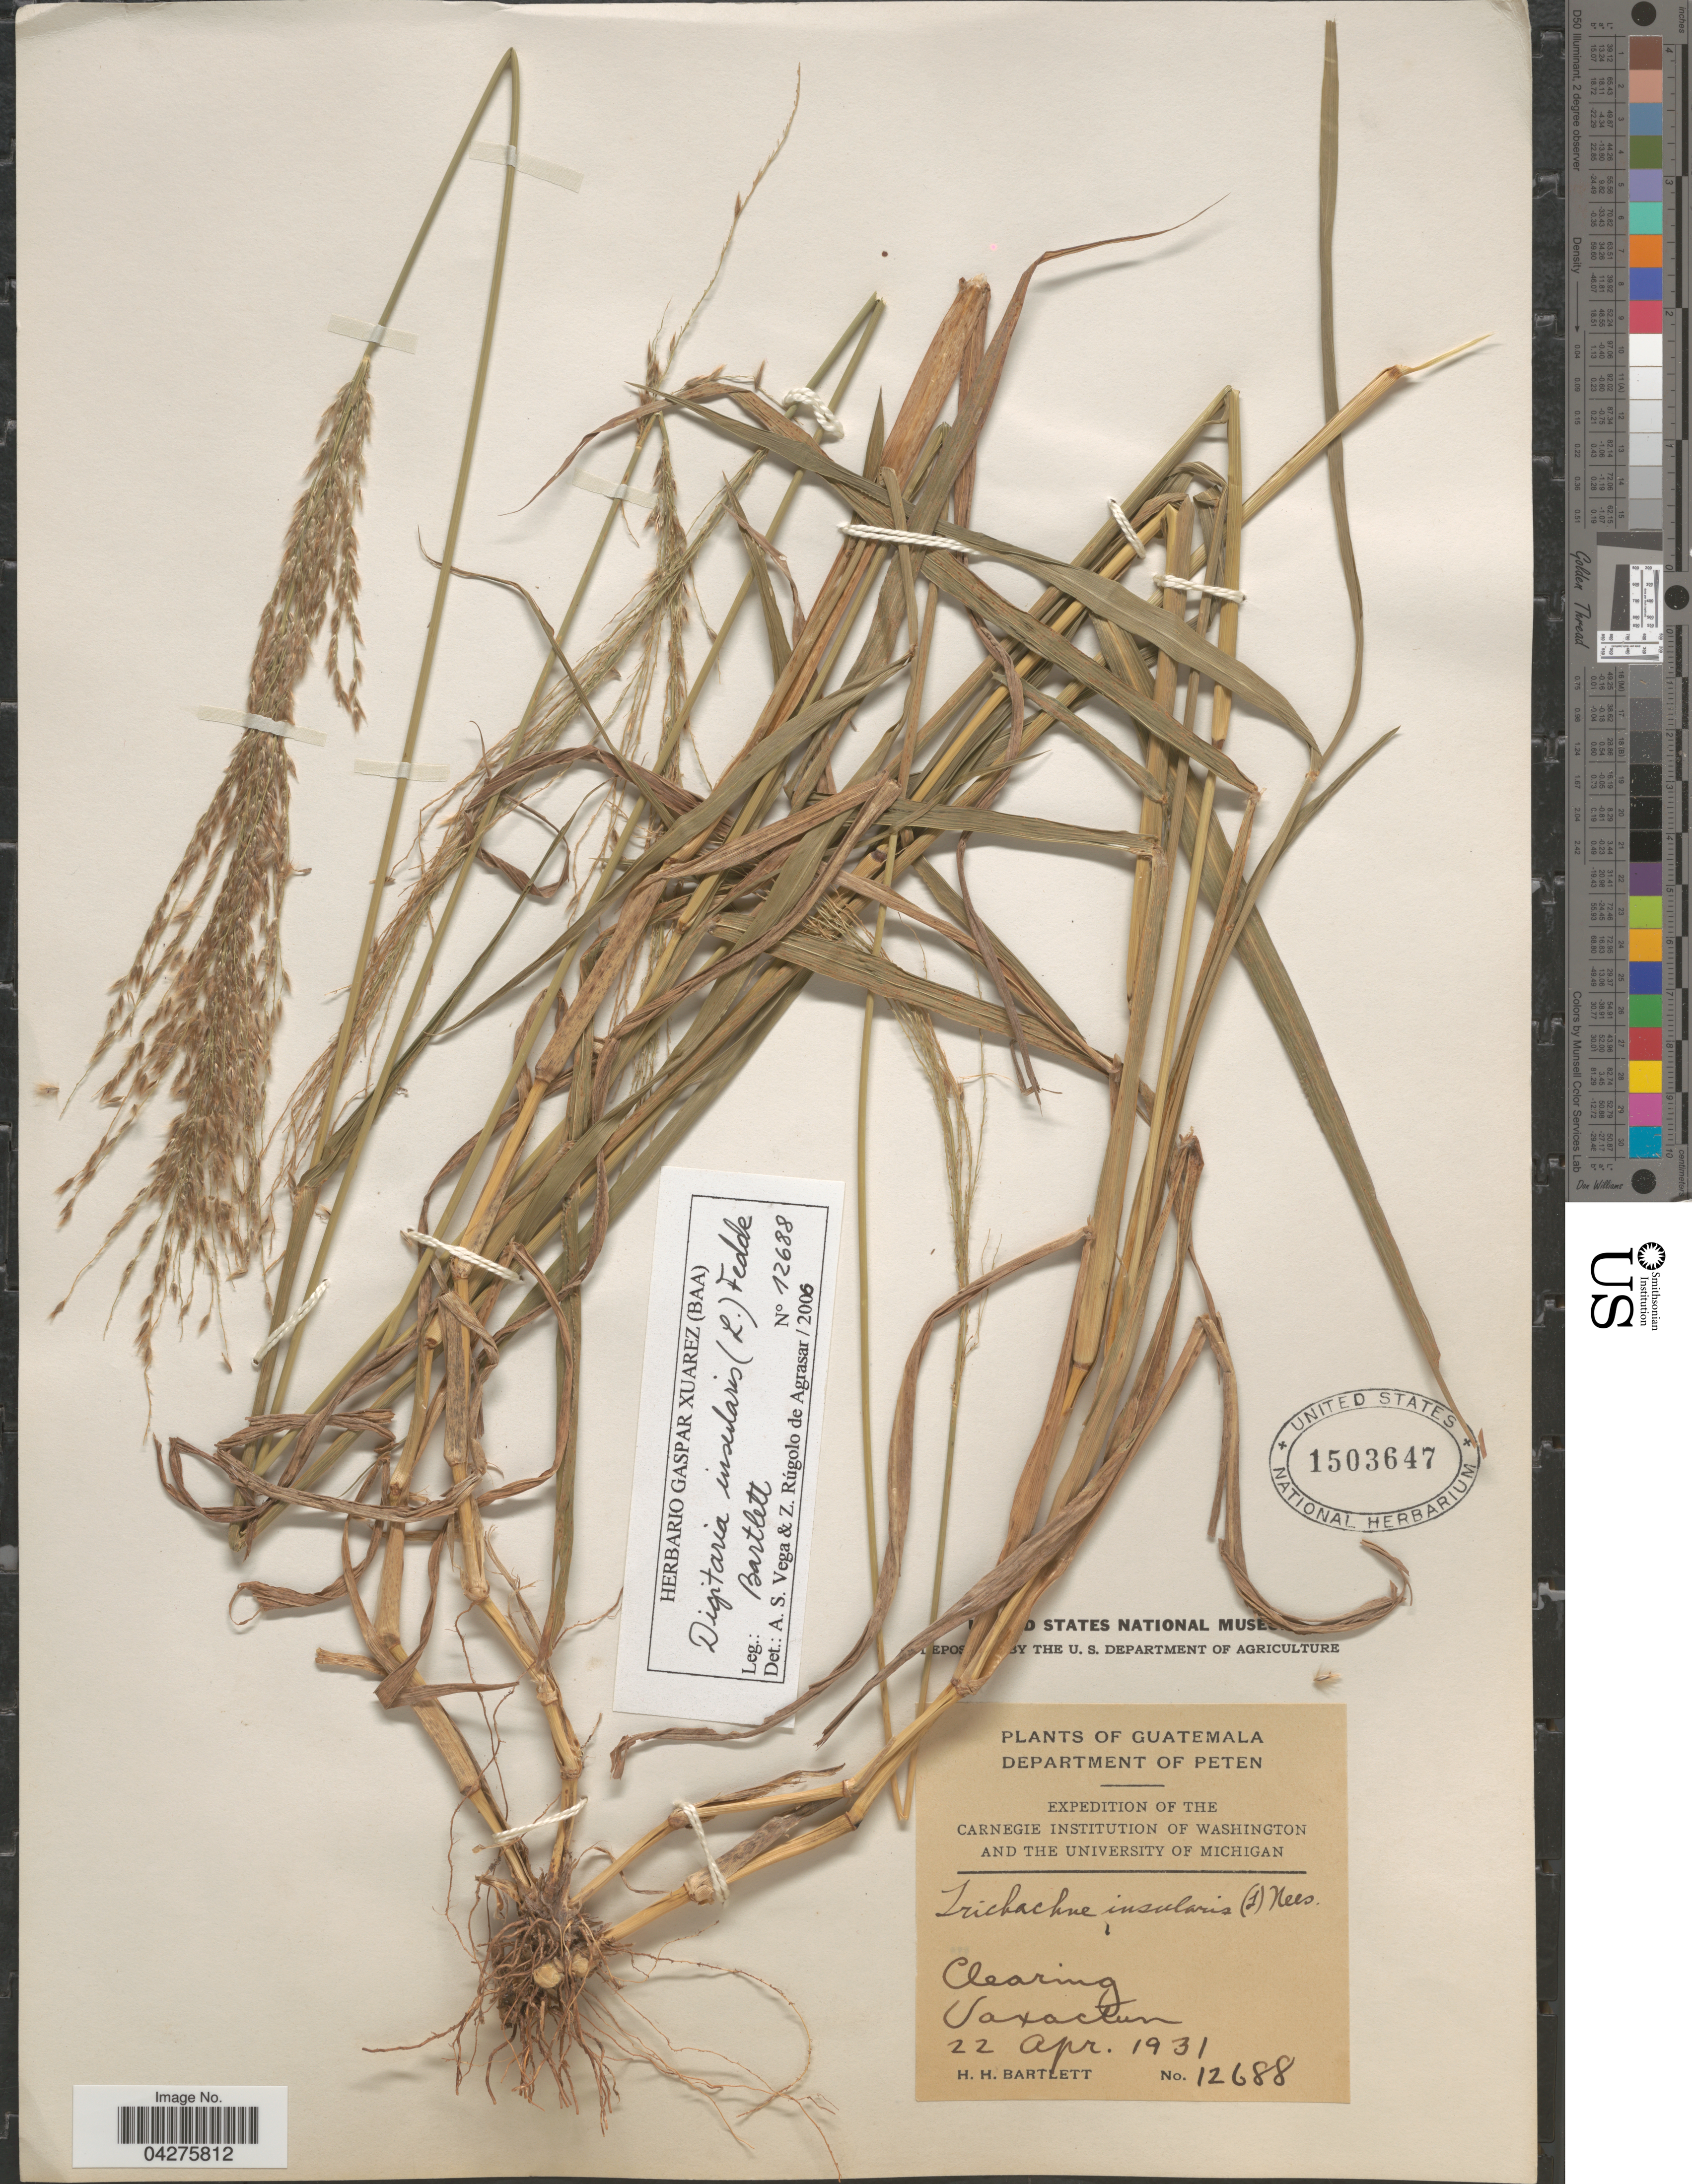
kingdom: Plantae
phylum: Tracheophyta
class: Liliopsida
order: Poales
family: Poaceae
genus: Digitaria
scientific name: Digitaria insularis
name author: (L.) Fedde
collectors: H. H. Bartlett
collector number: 12688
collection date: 1931-04-22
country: Guatemala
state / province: El Peten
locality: Department of Peten. Expedition of the Carnegie Institution of Washington and the University of Michigan. Clearing, Vaxactun.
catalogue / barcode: US 1503647